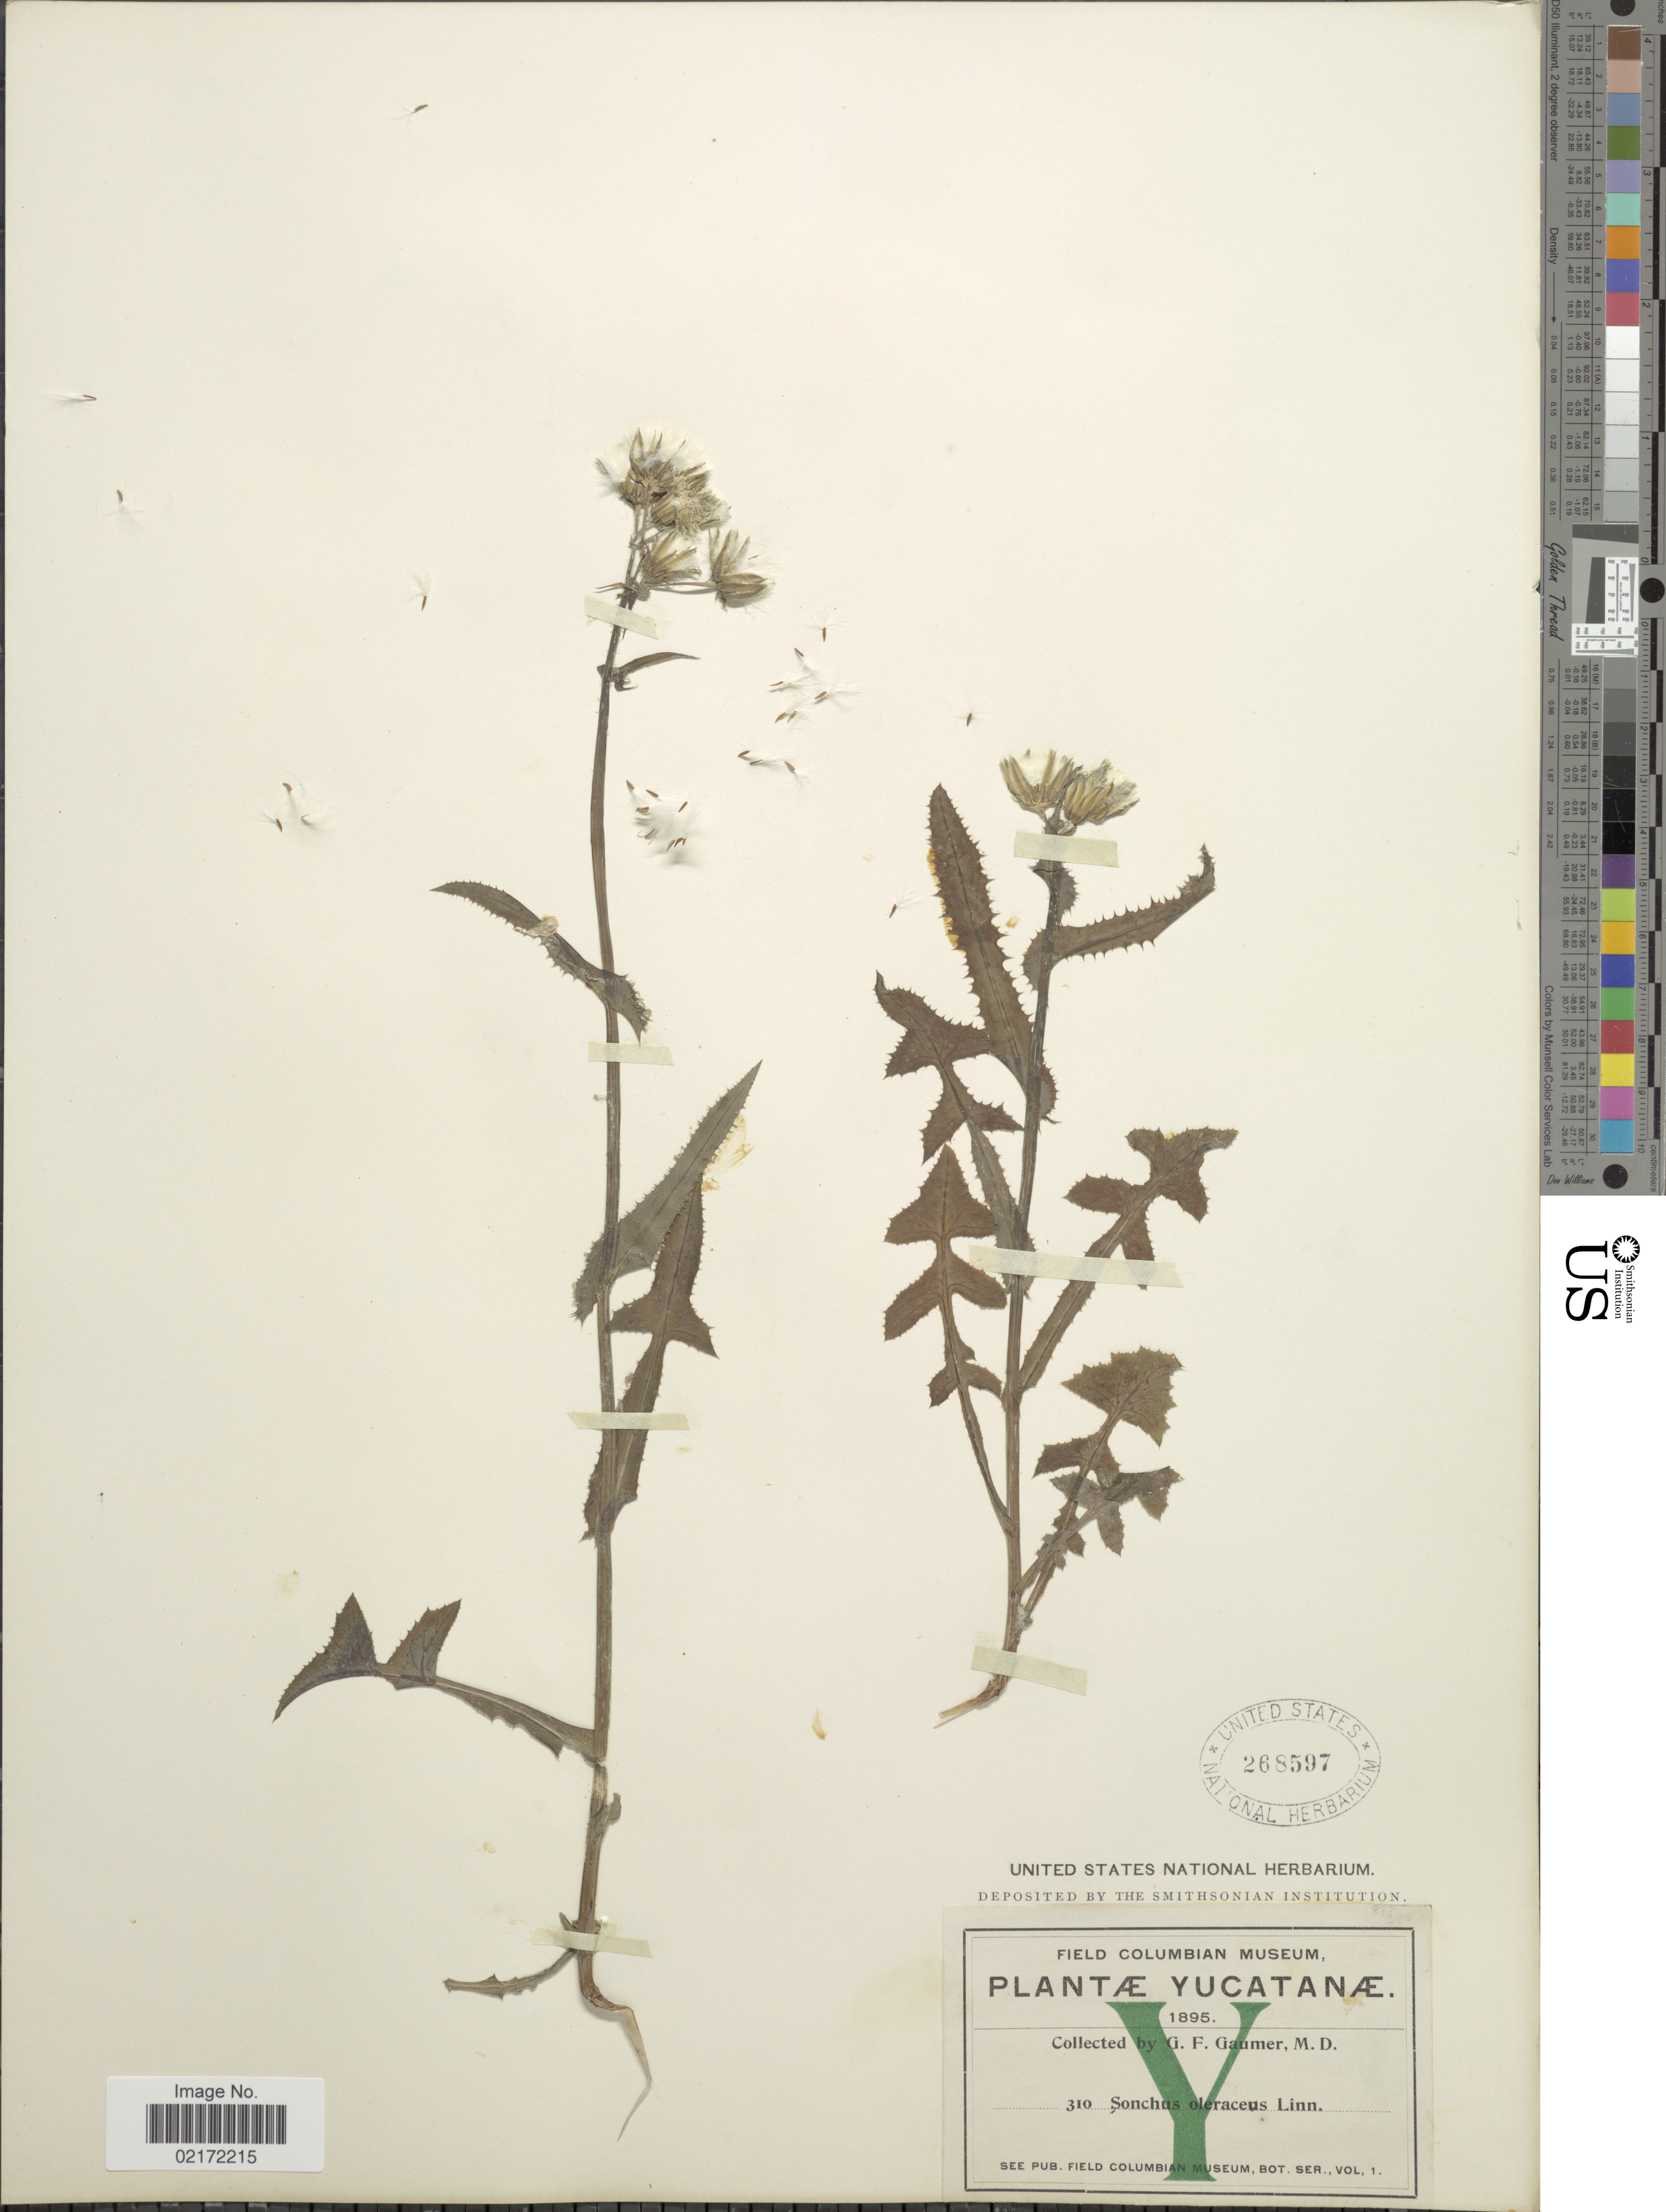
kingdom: Plantae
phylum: Tracheophyta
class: Magnoliopsida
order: Asterales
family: Asteraceae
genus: Sonchus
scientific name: Sonchus oleraceus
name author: L.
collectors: G. F. Gaumer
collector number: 310?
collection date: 1895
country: Mexico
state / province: Yucatán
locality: Yucatanæ.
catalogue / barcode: US 268597